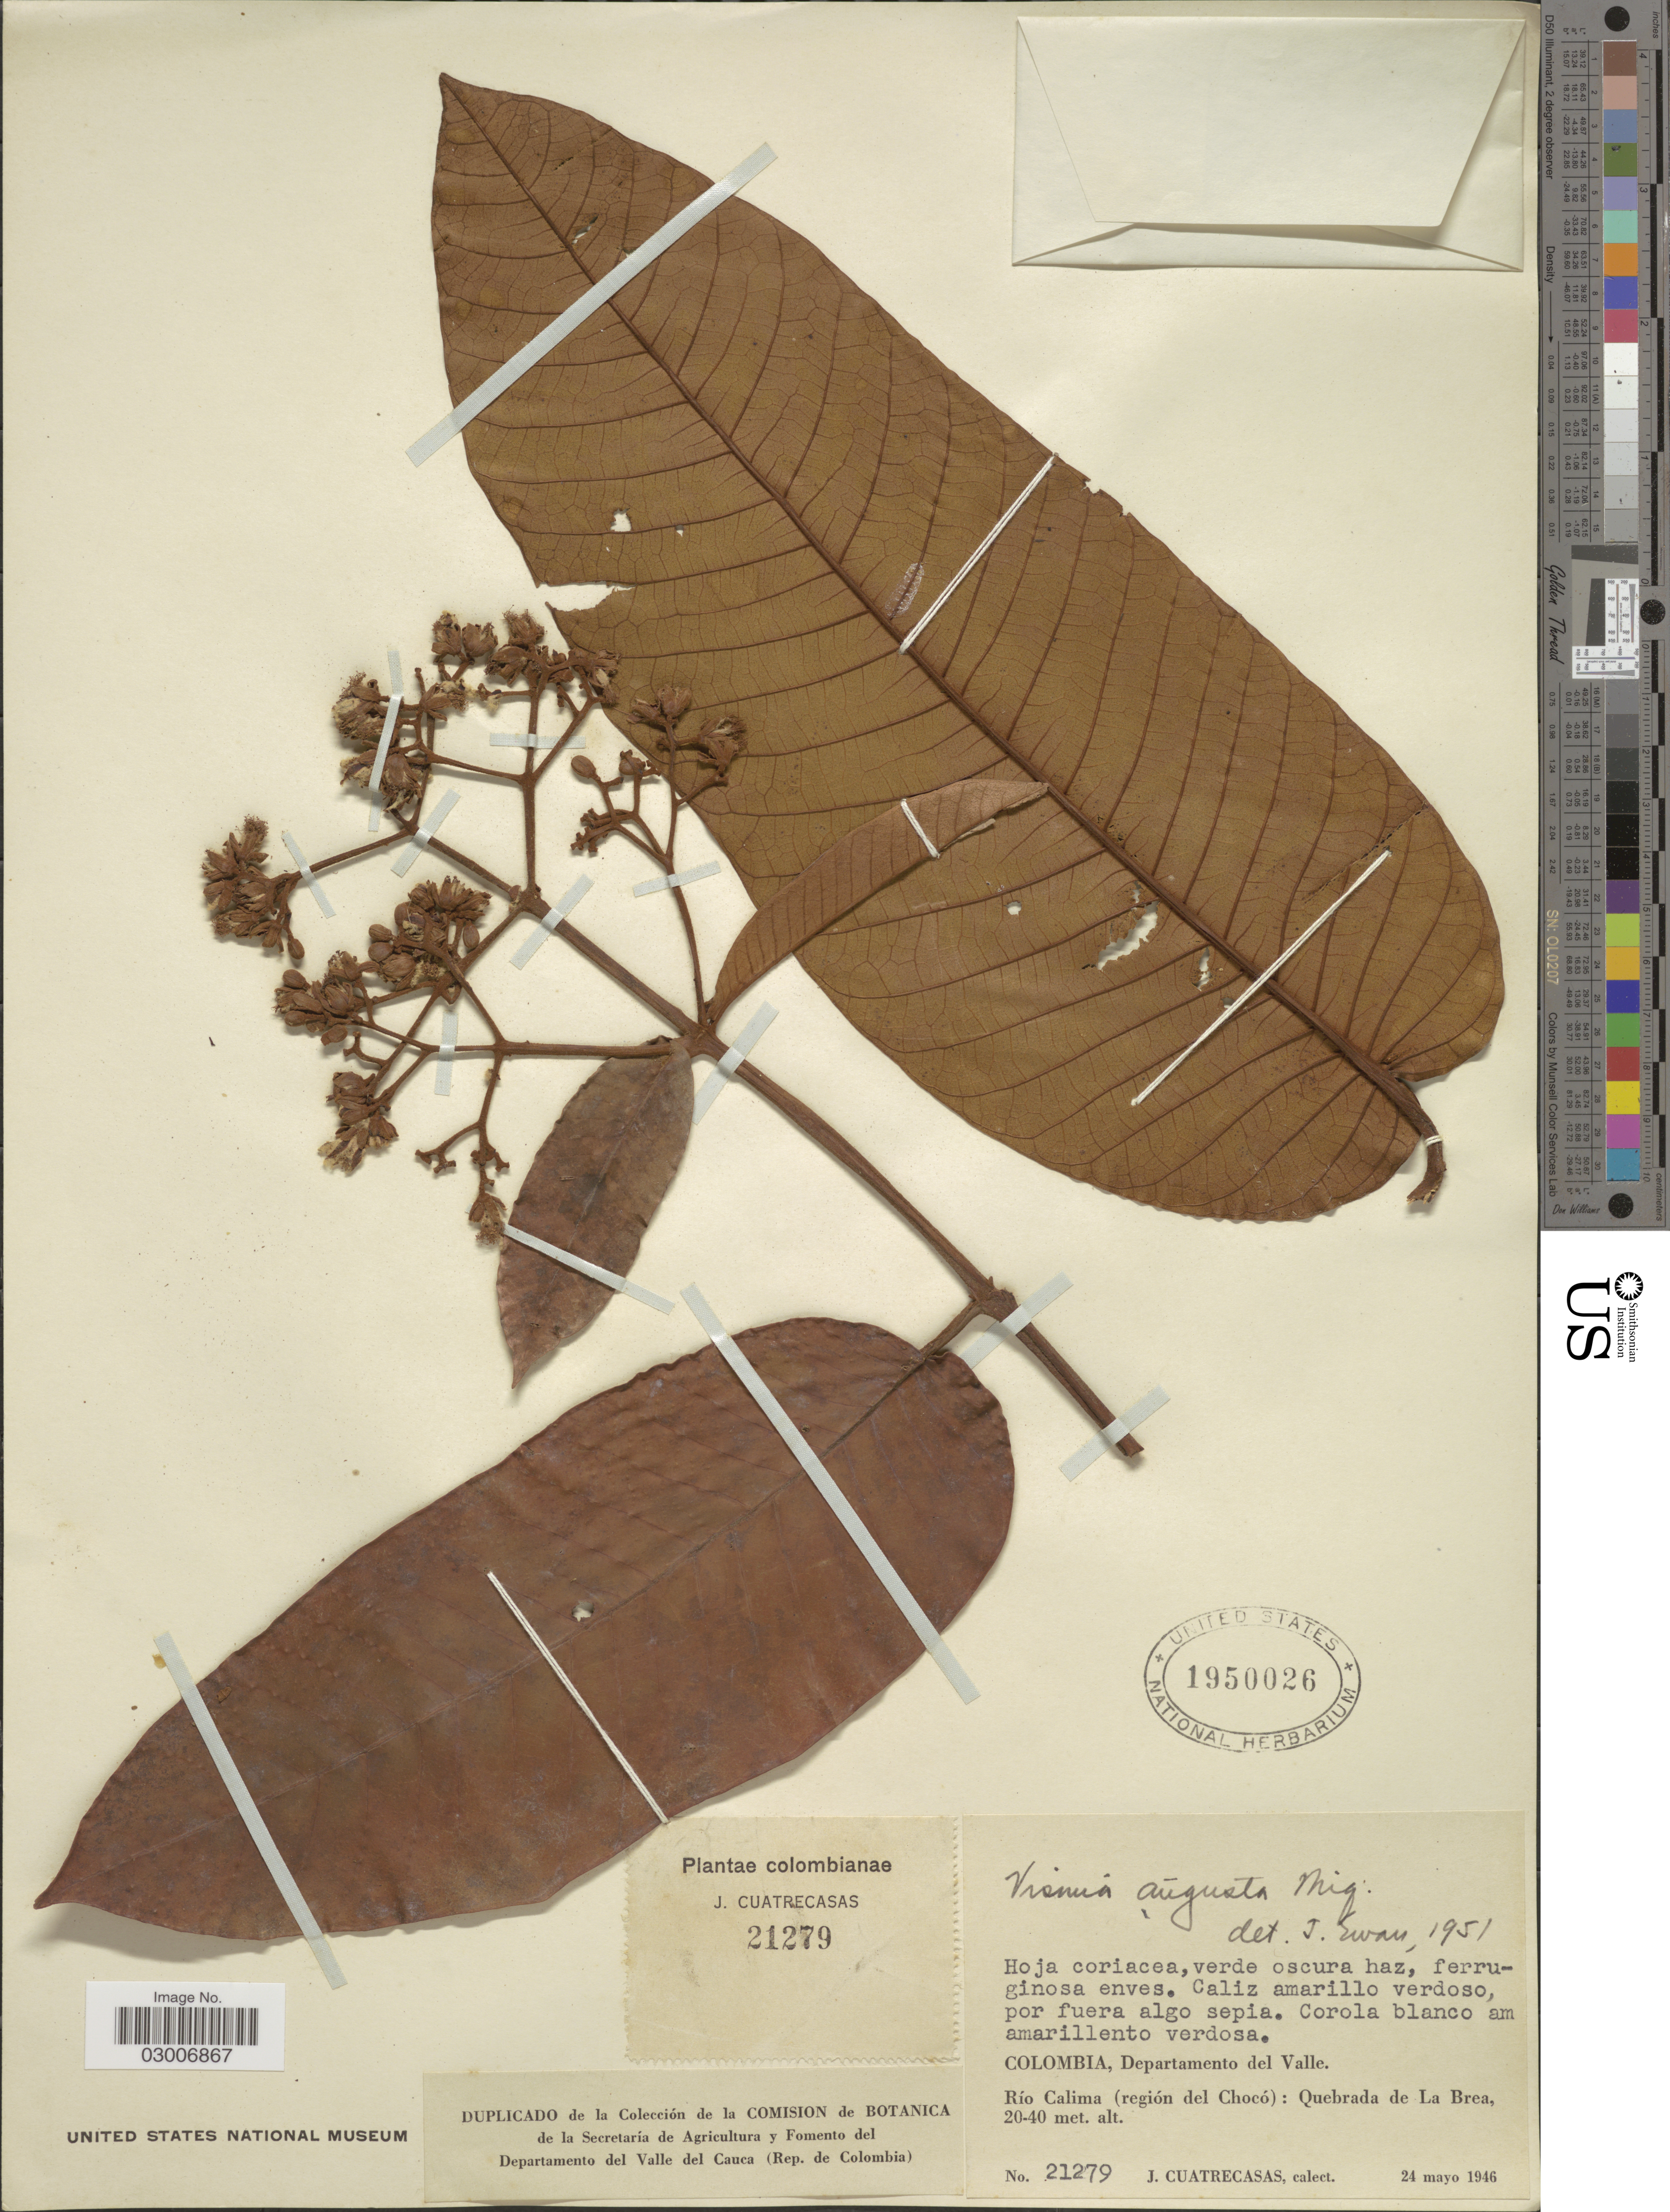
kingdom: Plantae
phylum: Tracheophyta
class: Magnoliopsida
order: Malpighiales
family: Hypericaceae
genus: Vismia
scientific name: Vismia macrophylla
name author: Kunth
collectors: J. Cuatrecasas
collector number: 21279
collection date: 1946-05-24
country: Colombia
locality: Departamento del Valle. Río Calima (región del Chocó): Quebrada de La Brea.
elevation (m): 20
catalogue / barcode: US 1950026